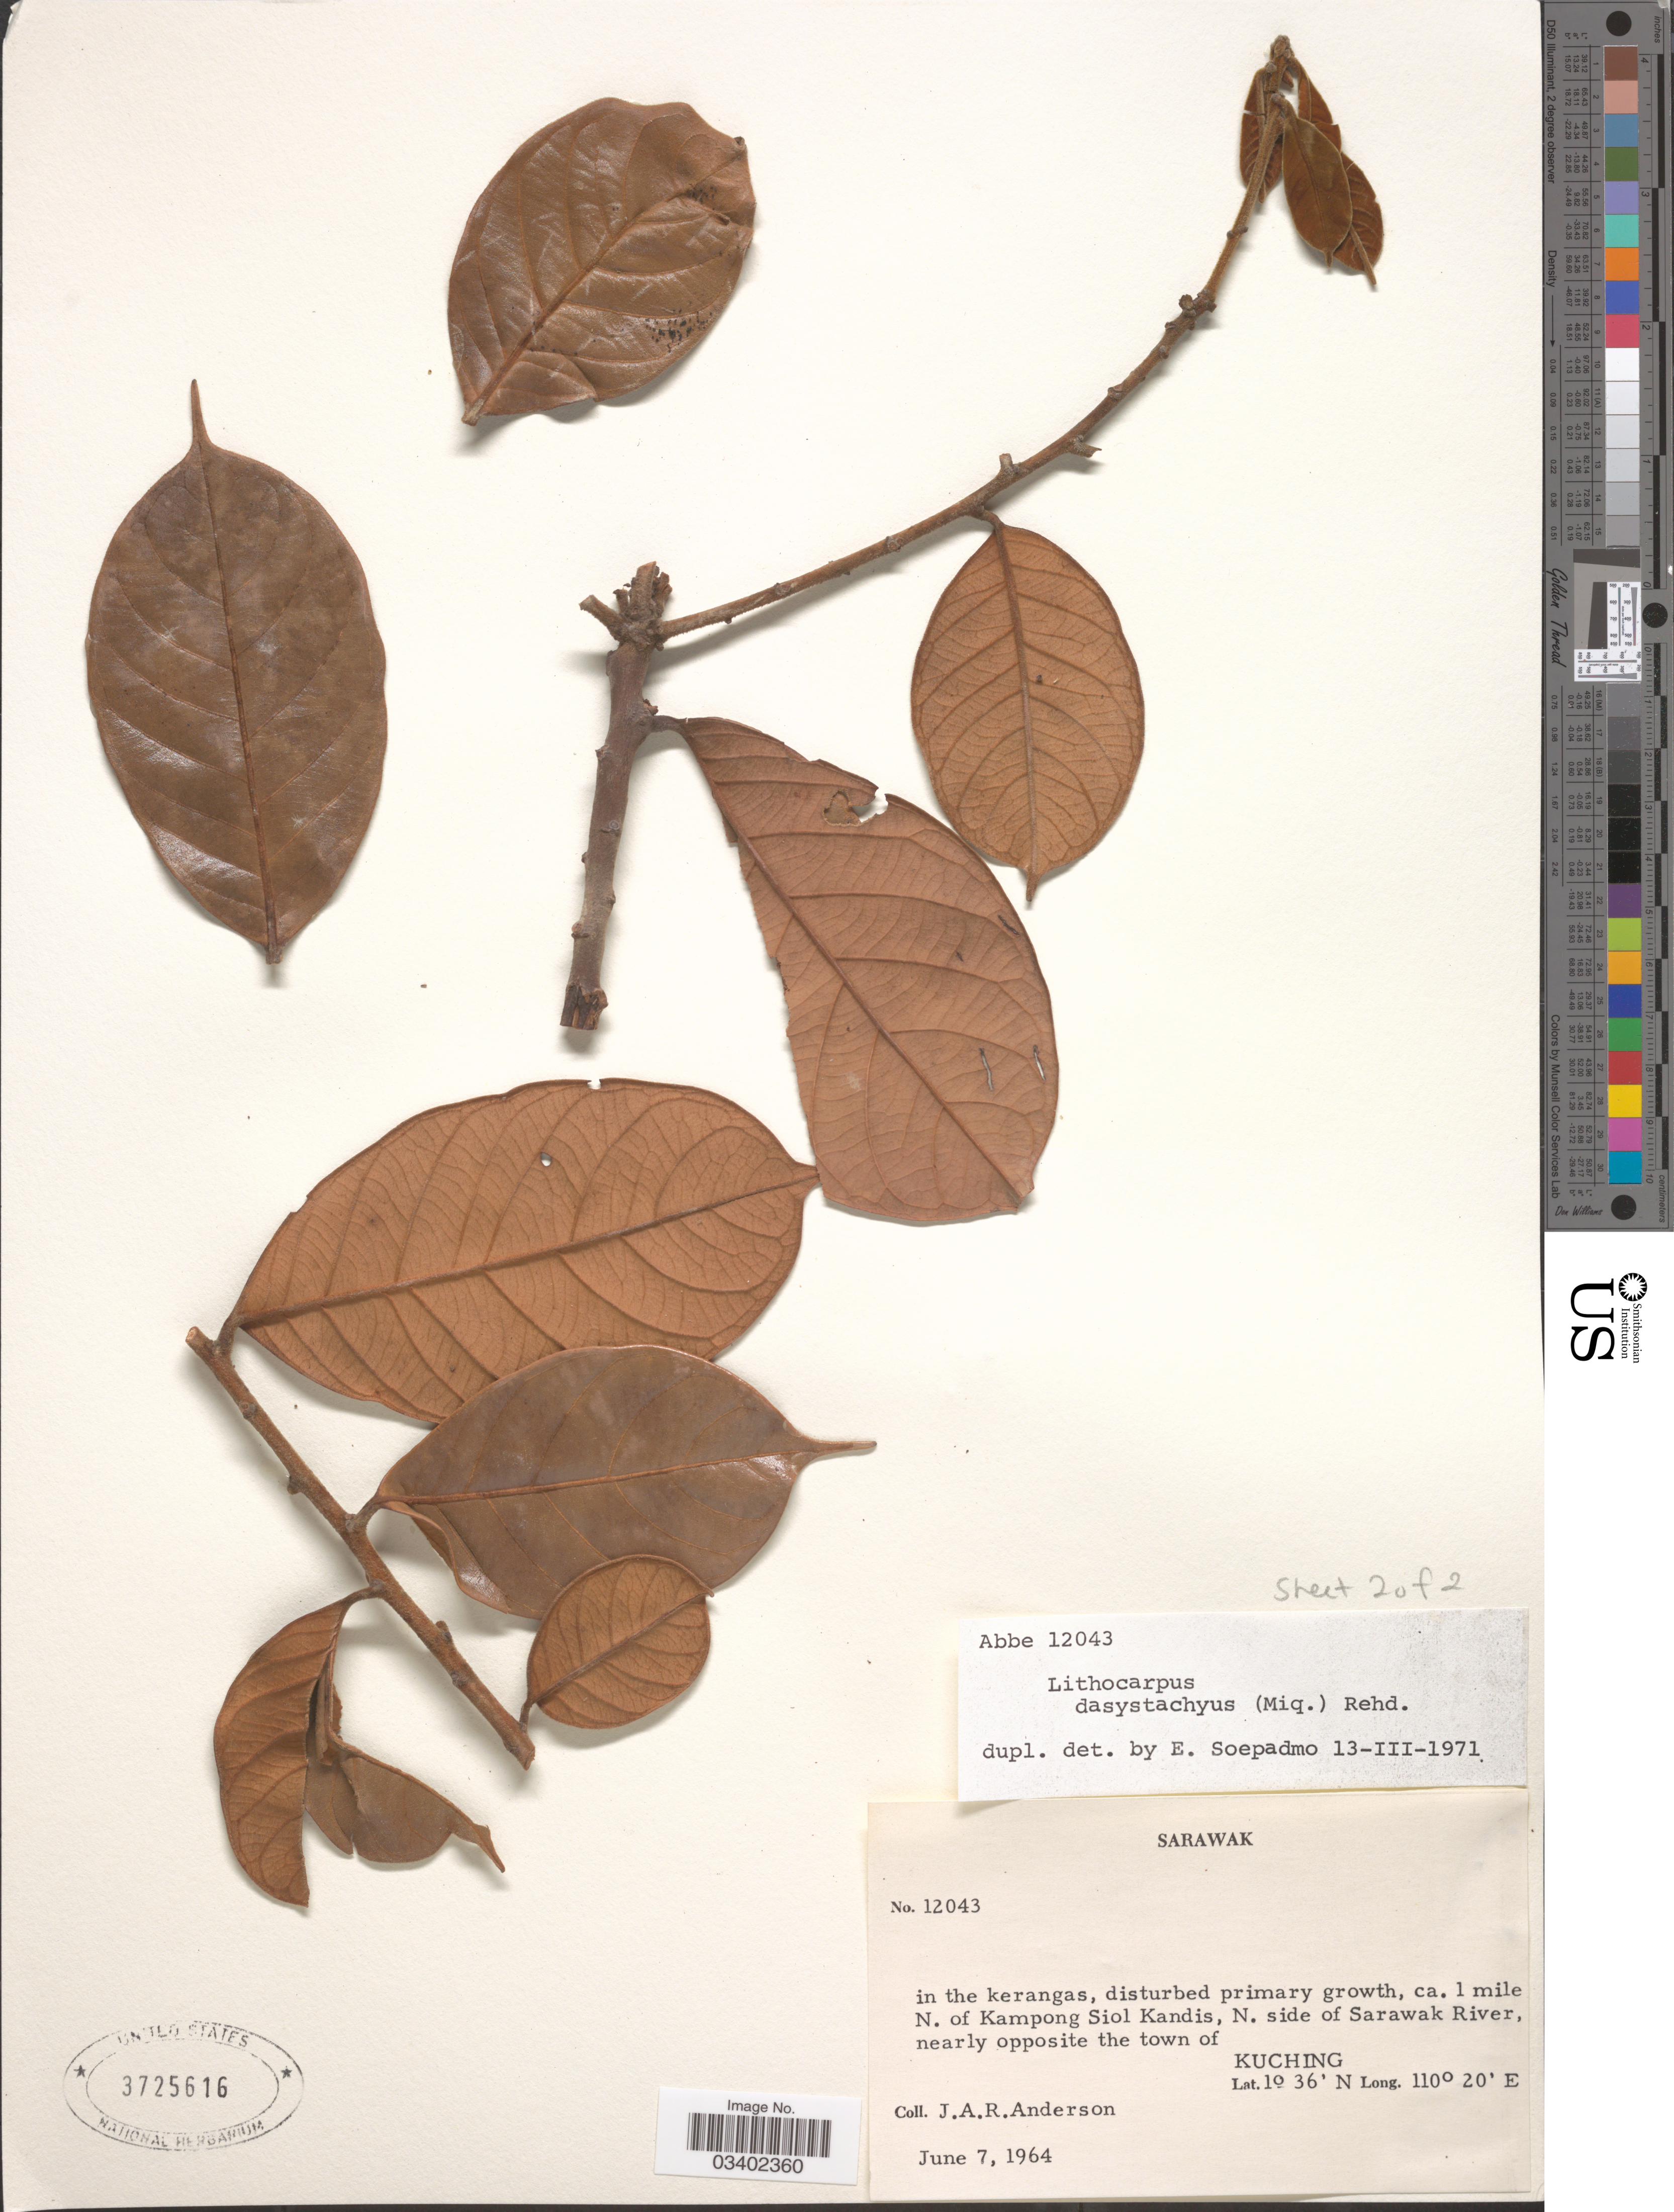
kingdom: Plantae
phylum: Tracheophyta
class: Magnoliopsida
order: Fagales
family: Fagaceae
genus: Lithocarpus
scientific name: Lithocarpus dasystachyus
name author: (Miq.) Rehder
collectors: J. A. R. Anderson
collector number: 12043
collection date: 1964-06-07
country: Malaysia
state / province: Sarawak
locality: Ca. 1 mile N. of Kampong Siol Kandis, N. side of Sarawak River, nearly opposite the town of Kuching.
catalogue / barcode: US 3725616